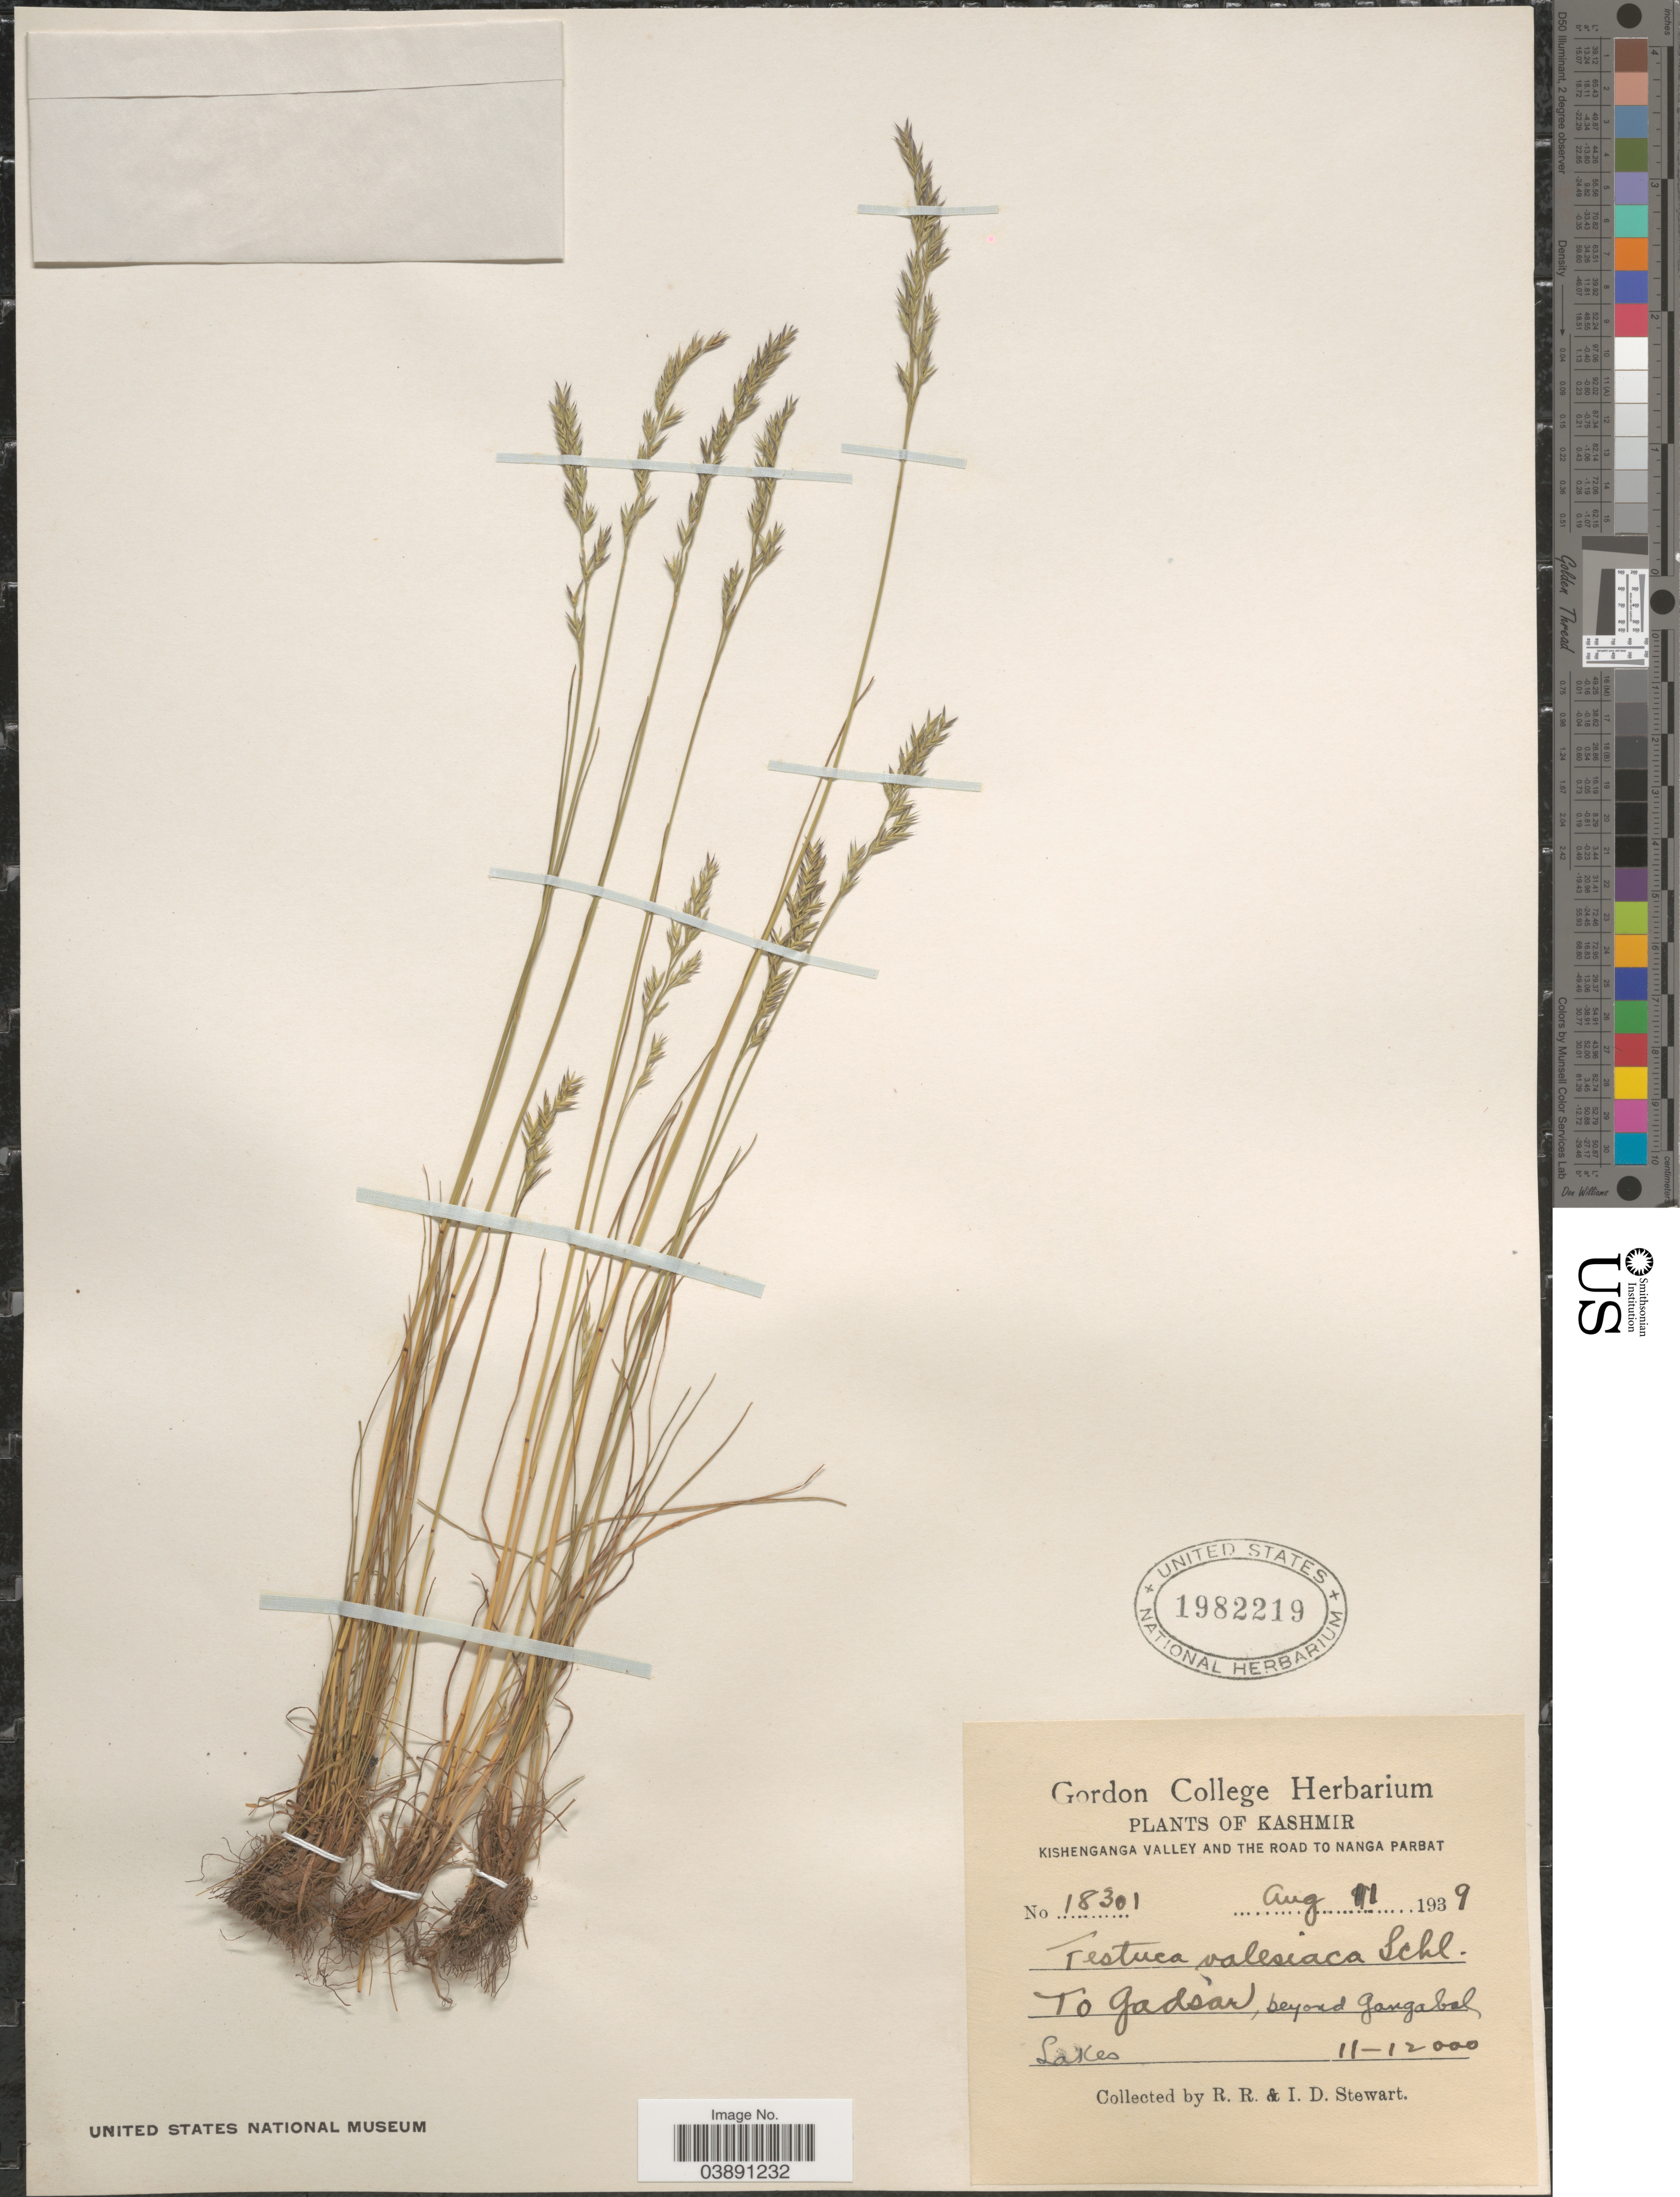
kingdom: Plantae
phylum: Tracheophyta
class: Liliopsida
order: Poales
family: Poaceae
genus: Festuca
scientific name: Festuca valesiaca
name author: Schleich. ex Gaudin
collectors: R. Stewart & I. Stewart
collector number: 18301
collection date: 1939-08-11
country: India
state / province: Jammu and Kashmir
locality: Kashmir. Kishenganga valley and the road to Nanga Parbat. To Gadsar, beyond Gangabal Lakes.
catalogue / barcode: US 1982219